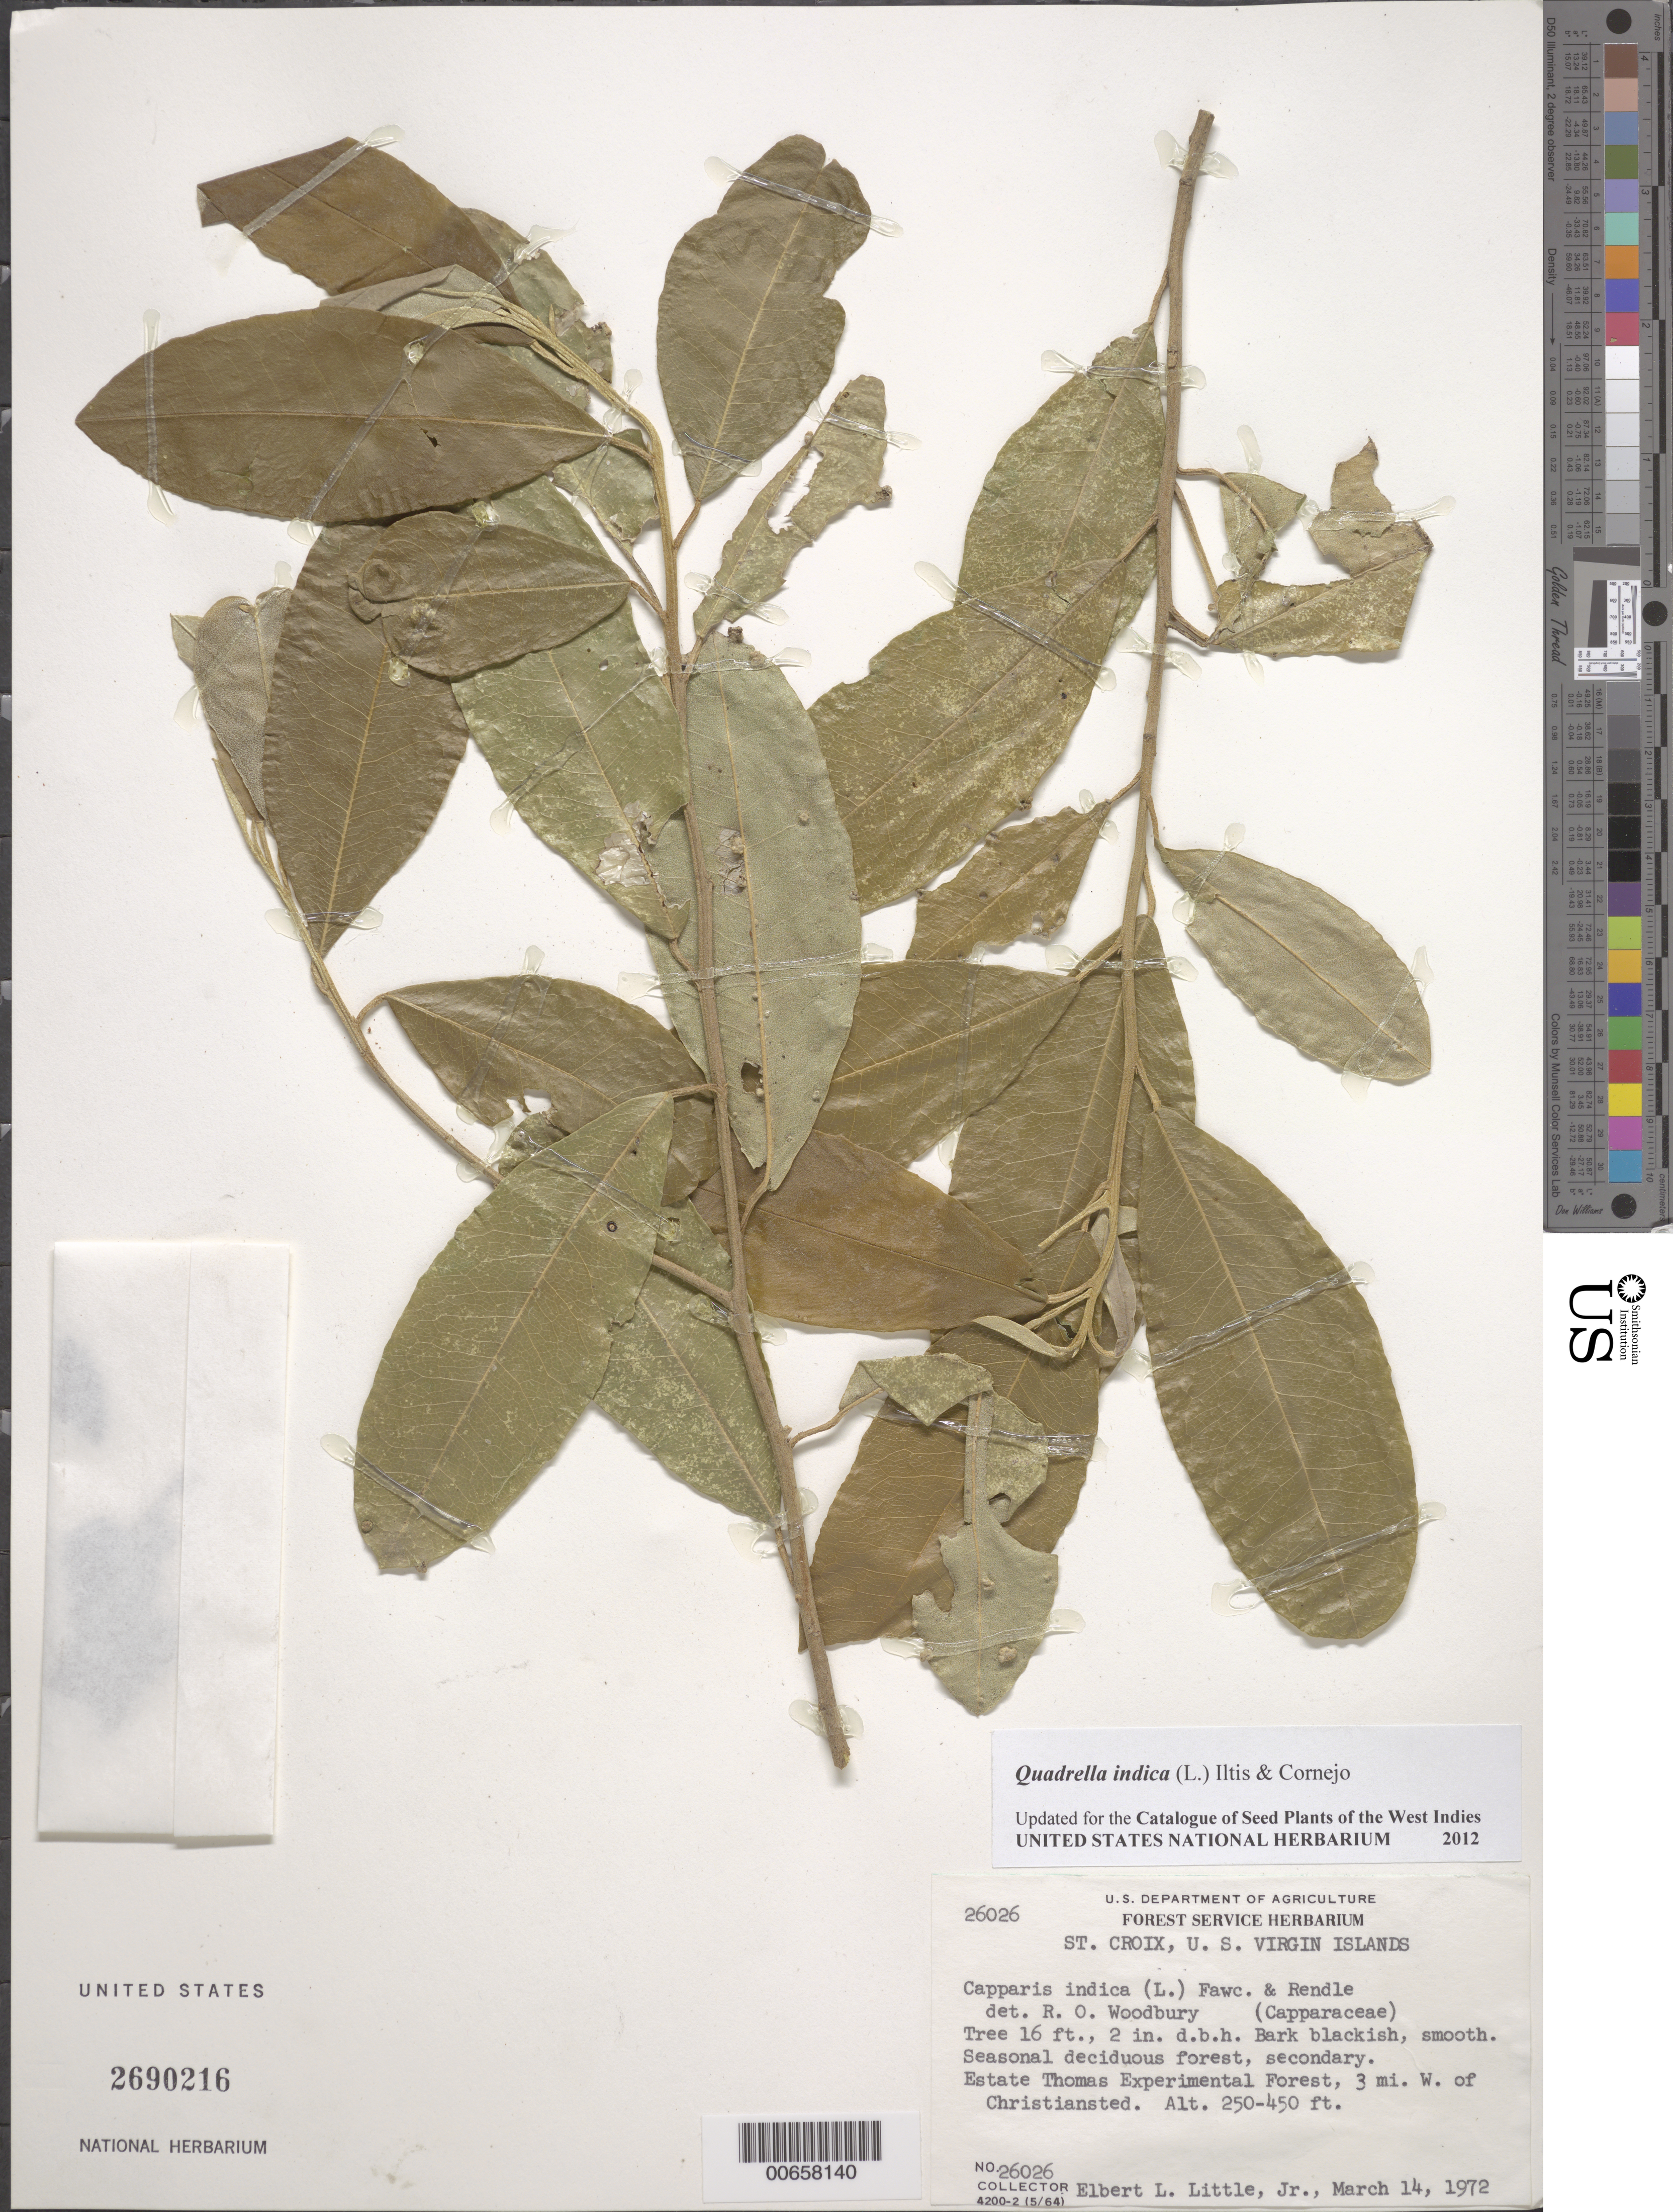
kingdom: Plantae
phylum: Tracheophyta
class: Magnoliopsida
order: Brassicales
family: Capparaceae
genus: Capparis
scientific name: Capparis indica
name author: (L.) Fawc. & Rendle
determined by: Woodbury, R. O.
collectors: E. L. Little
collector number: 26026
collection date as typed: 14 Mar 1972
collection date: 1972-03-14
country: U.S. Virgin Islands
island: St. Croix Island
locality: Estate Thomas Exp. Forest, 3 mi W of Christiansted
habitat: Seasonal deciduous forest, secondary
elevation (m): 76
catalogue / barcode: US 2690216